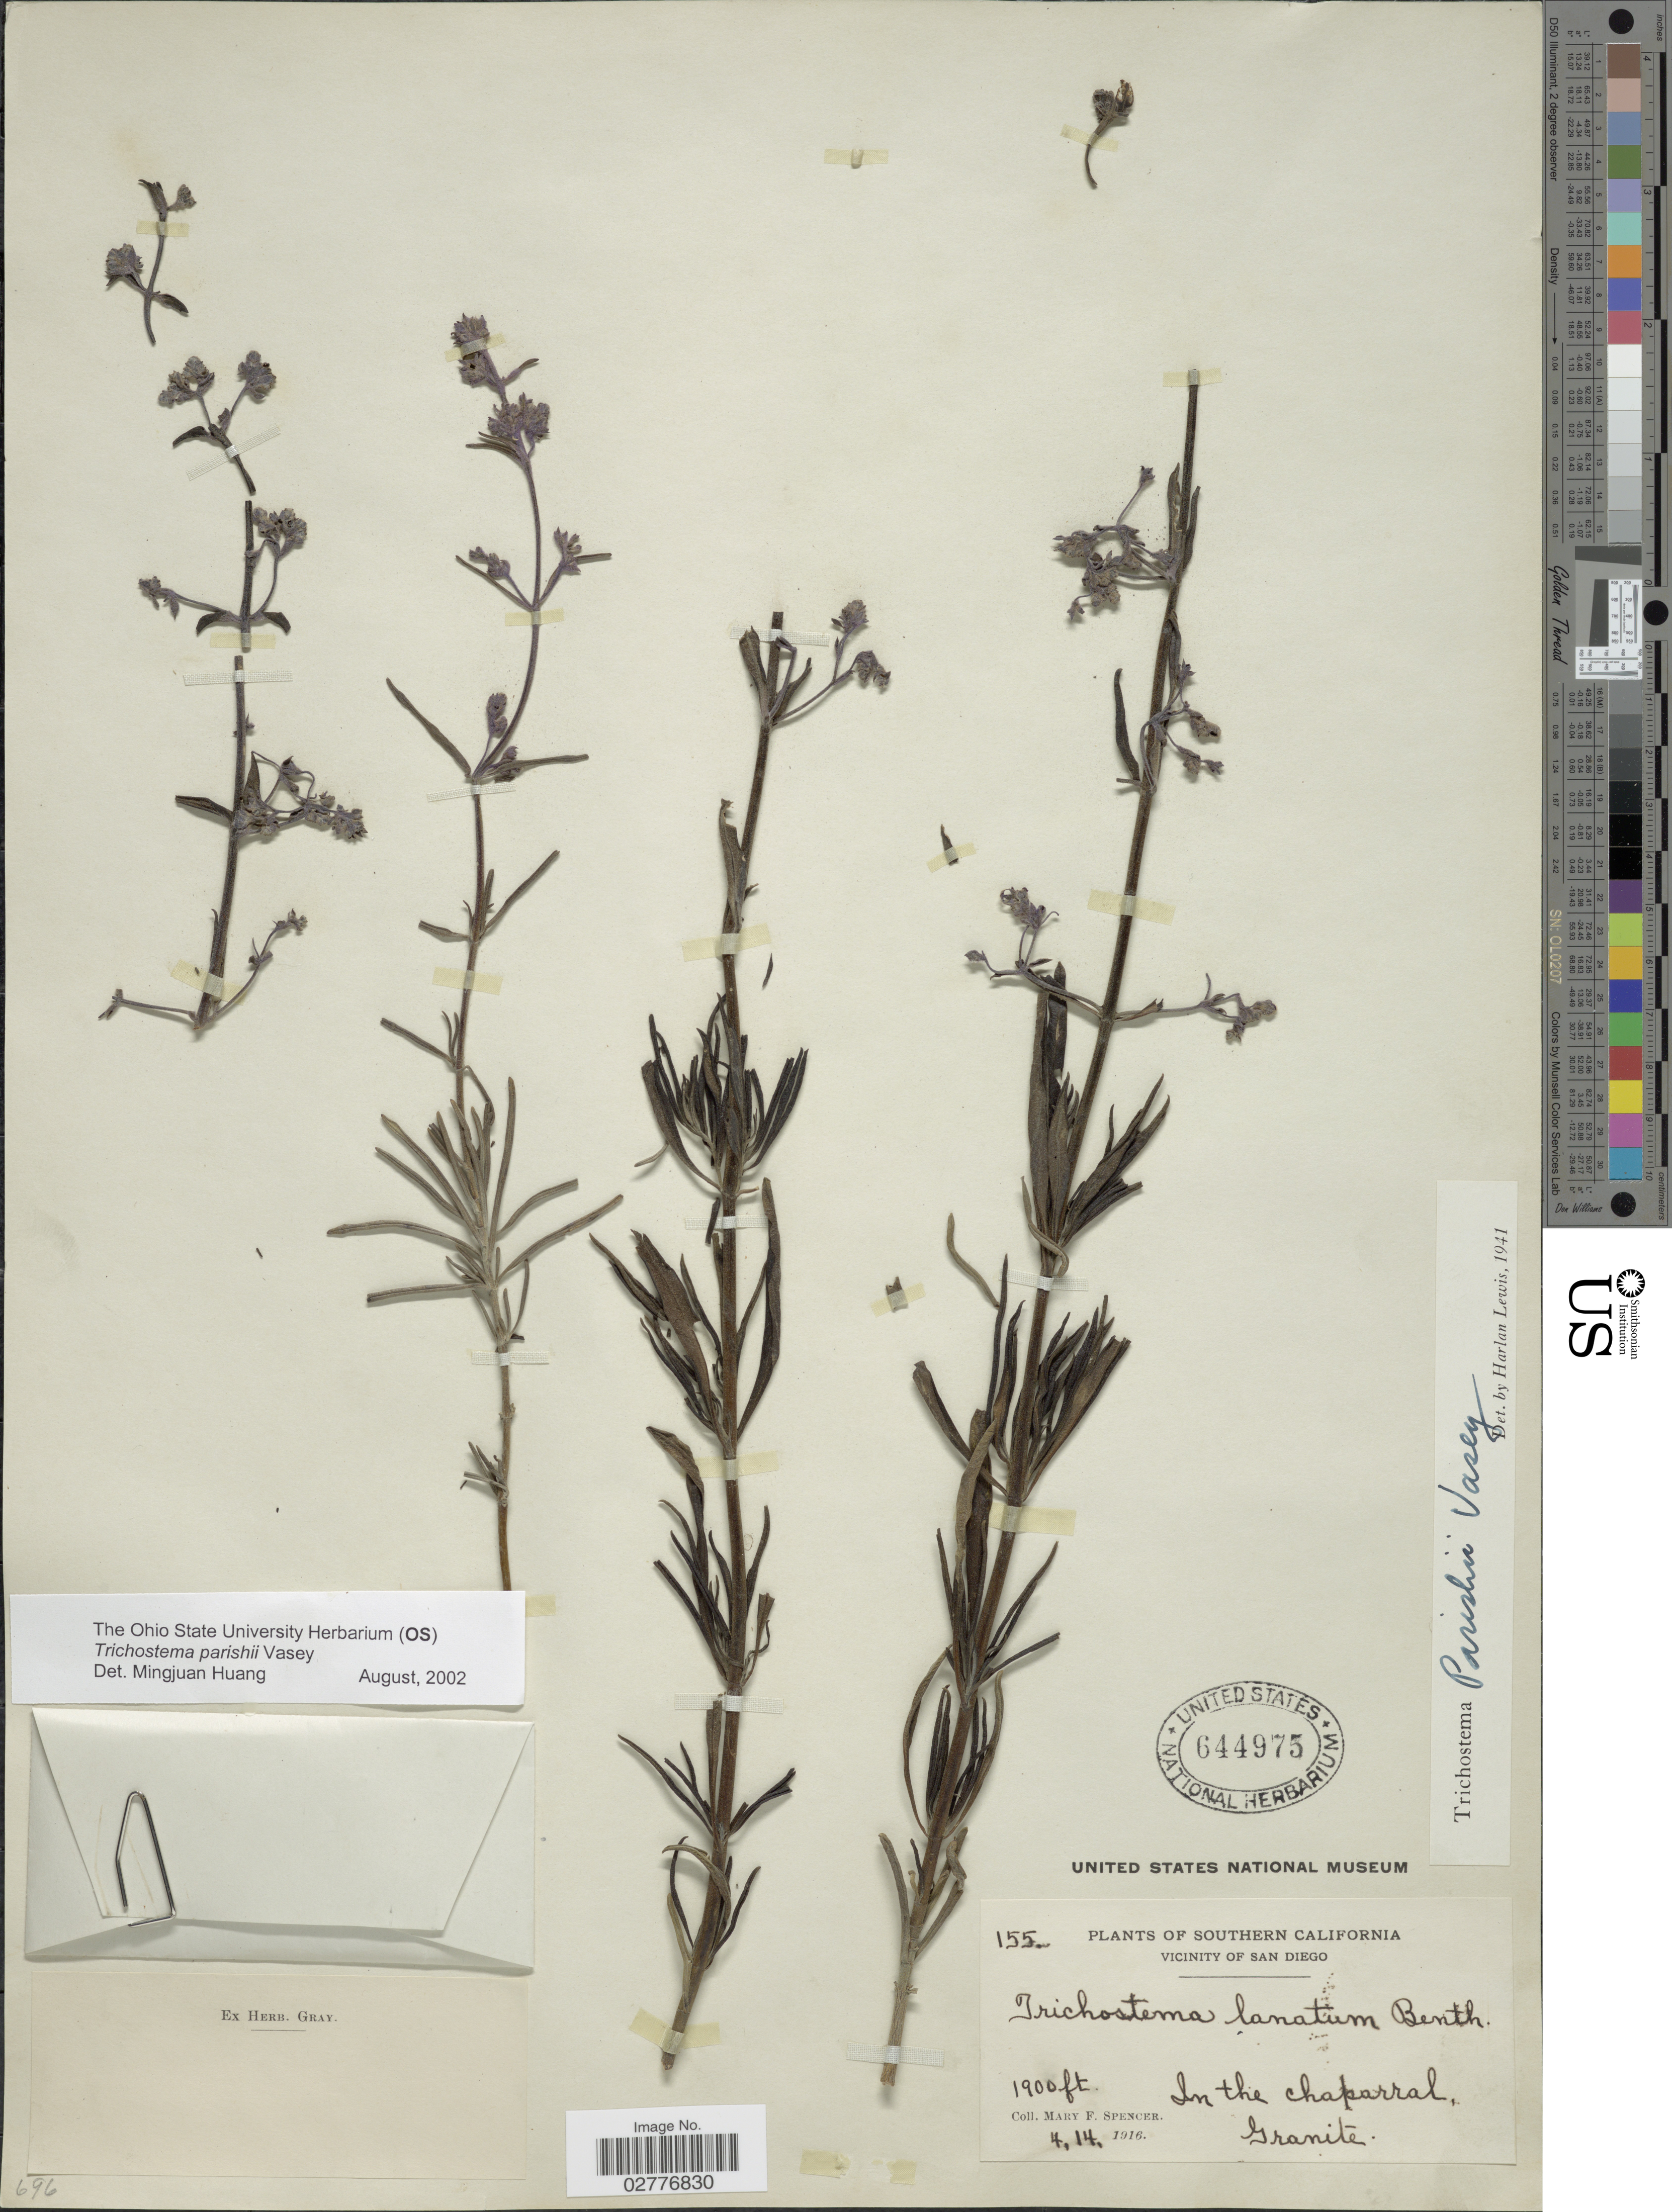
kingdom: Plantae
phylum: Tracheophyta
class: Magnoliopsida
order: Lamiales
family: Lamiaceae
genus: Trichostema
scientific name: Trichostema parishii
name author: Vasey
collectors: M. Spencer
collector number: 155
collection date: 1916-04-14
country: United States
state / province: California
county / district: San Diego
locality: Southern California. Vicinity of San Diego. In the chaparral, Granite.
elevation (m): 579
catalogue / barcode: US 644975